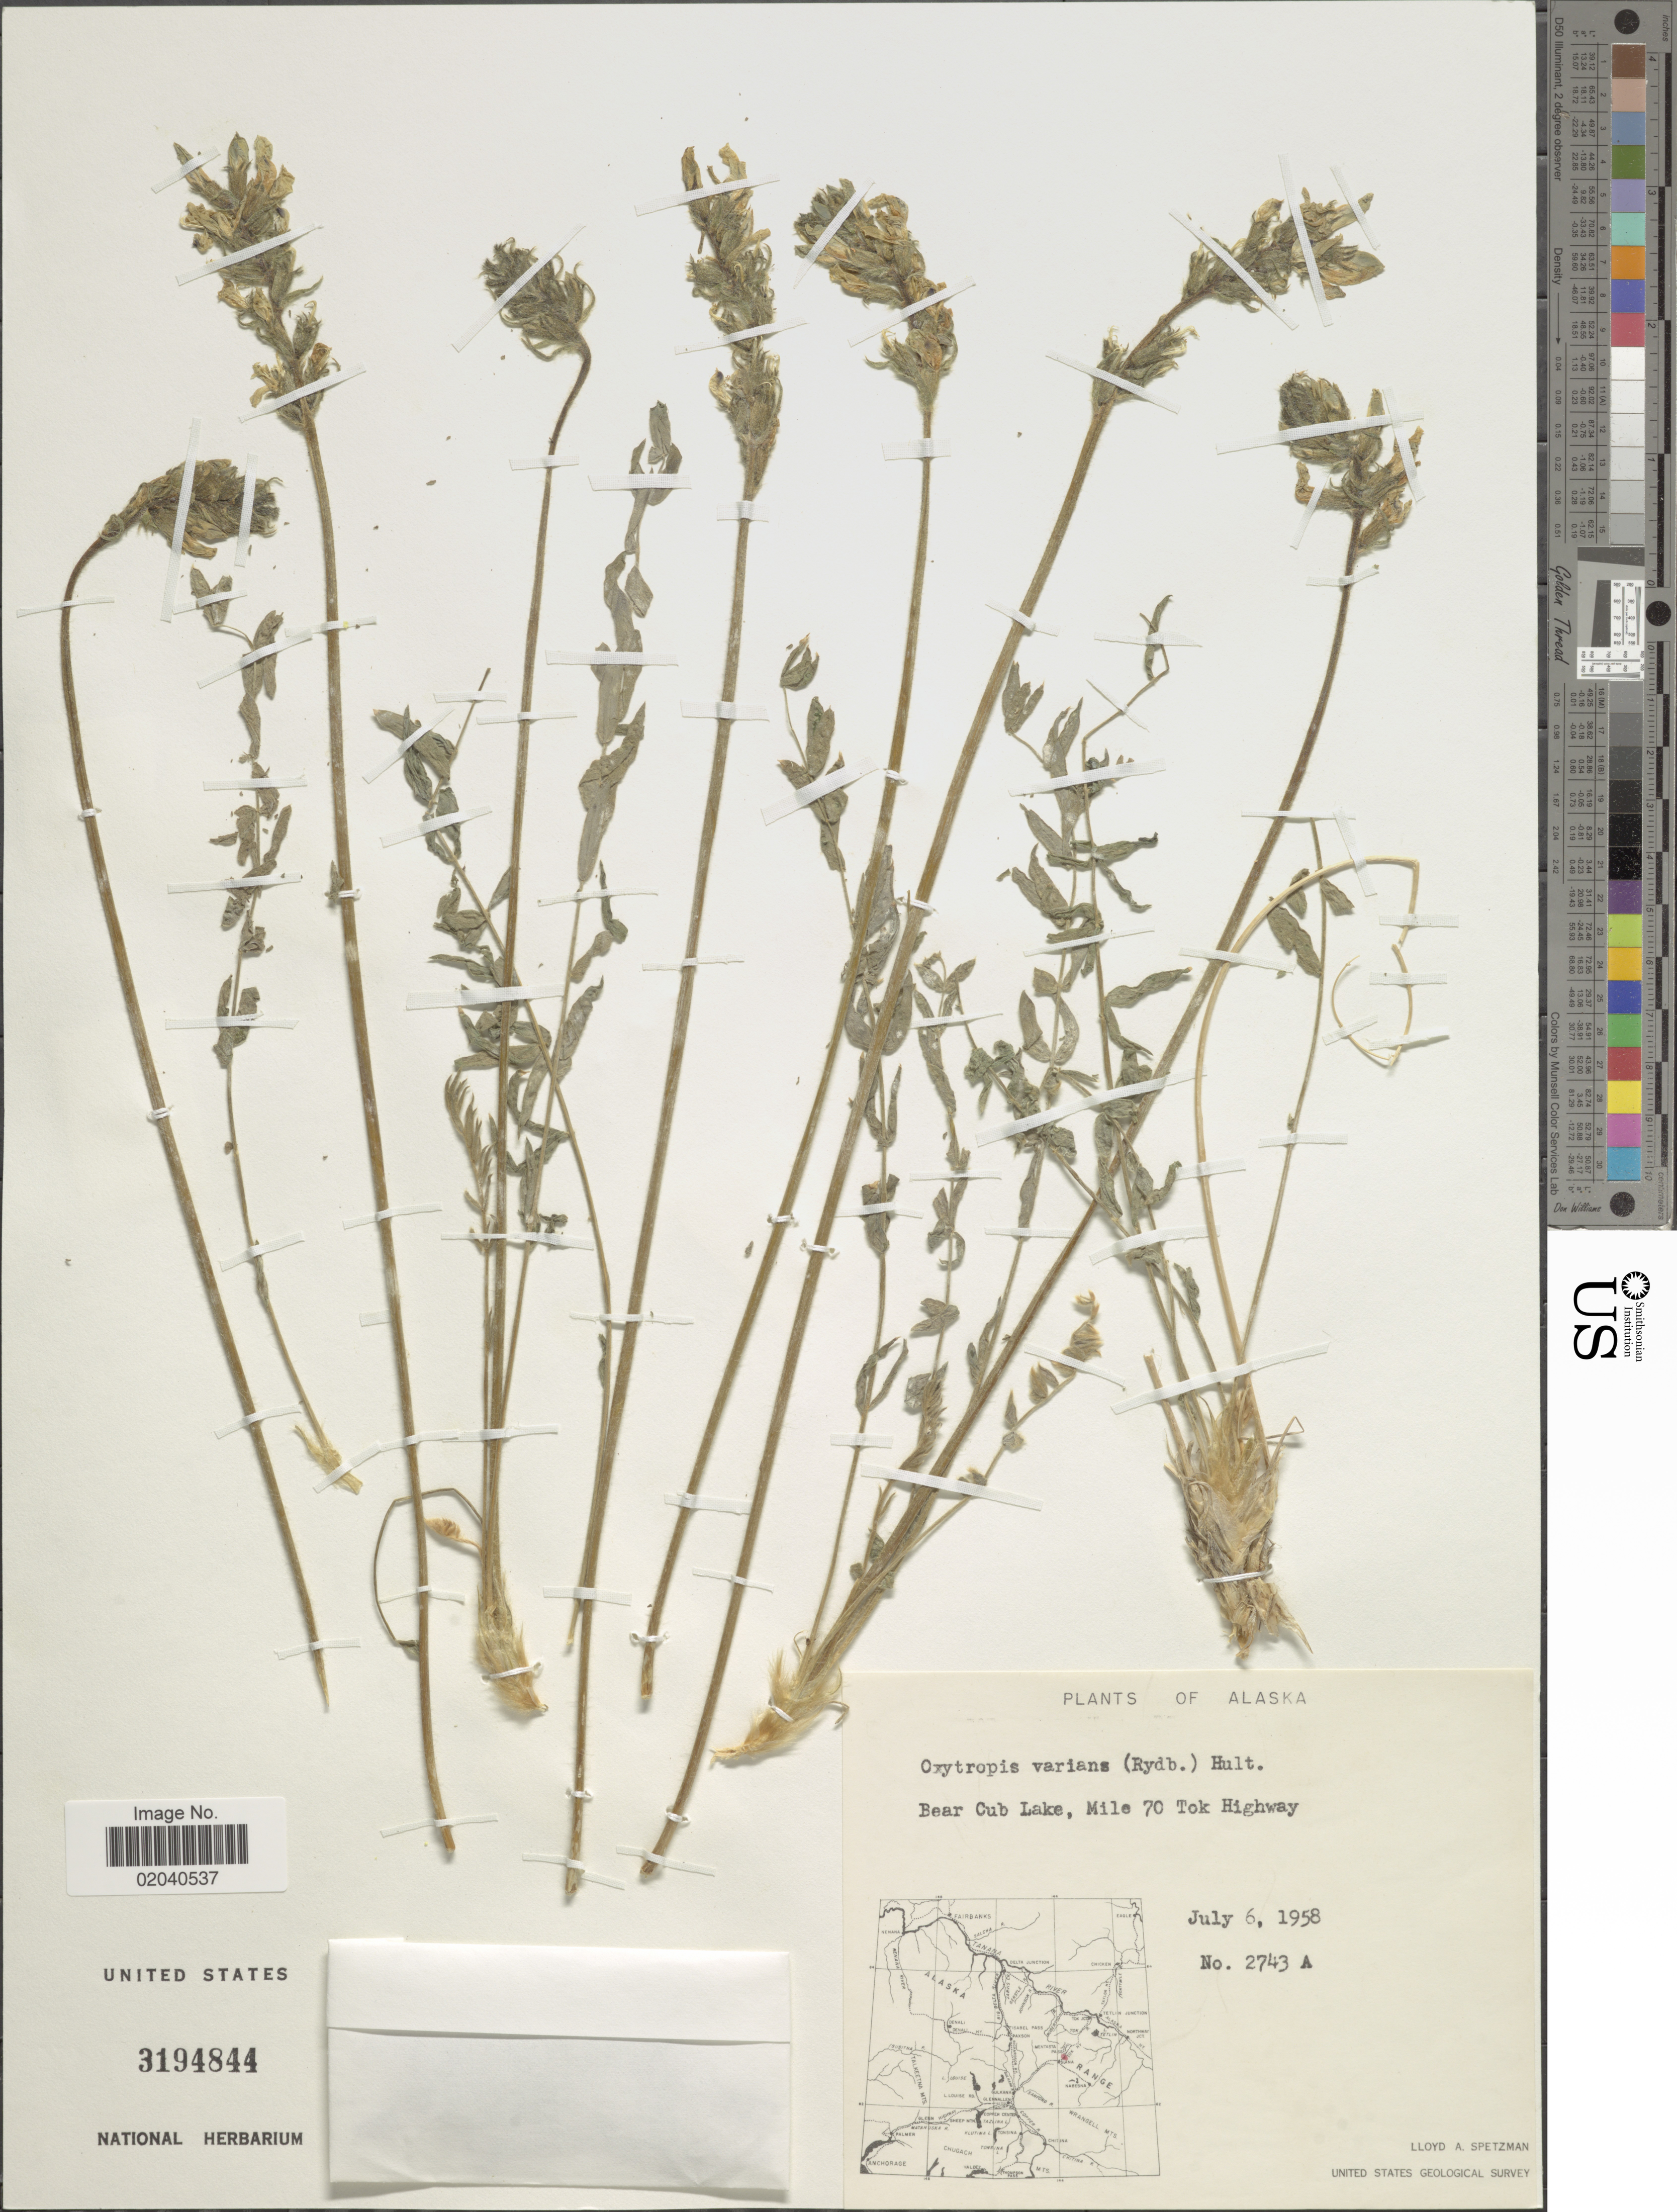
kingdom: Plantae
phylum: Tracheophyta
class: Magnoliopsida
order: Fabales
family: Fabaceae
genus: Oxytropis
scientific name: Oxytropis campestris var. varians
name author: (Rydb.) Barneby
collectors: L. Spetzman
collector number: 2743A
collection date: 1958-07-06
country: United States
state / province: Alaska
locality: Bear Cub Lake, Mile 70 Tok Highway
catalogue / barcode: US 3194844